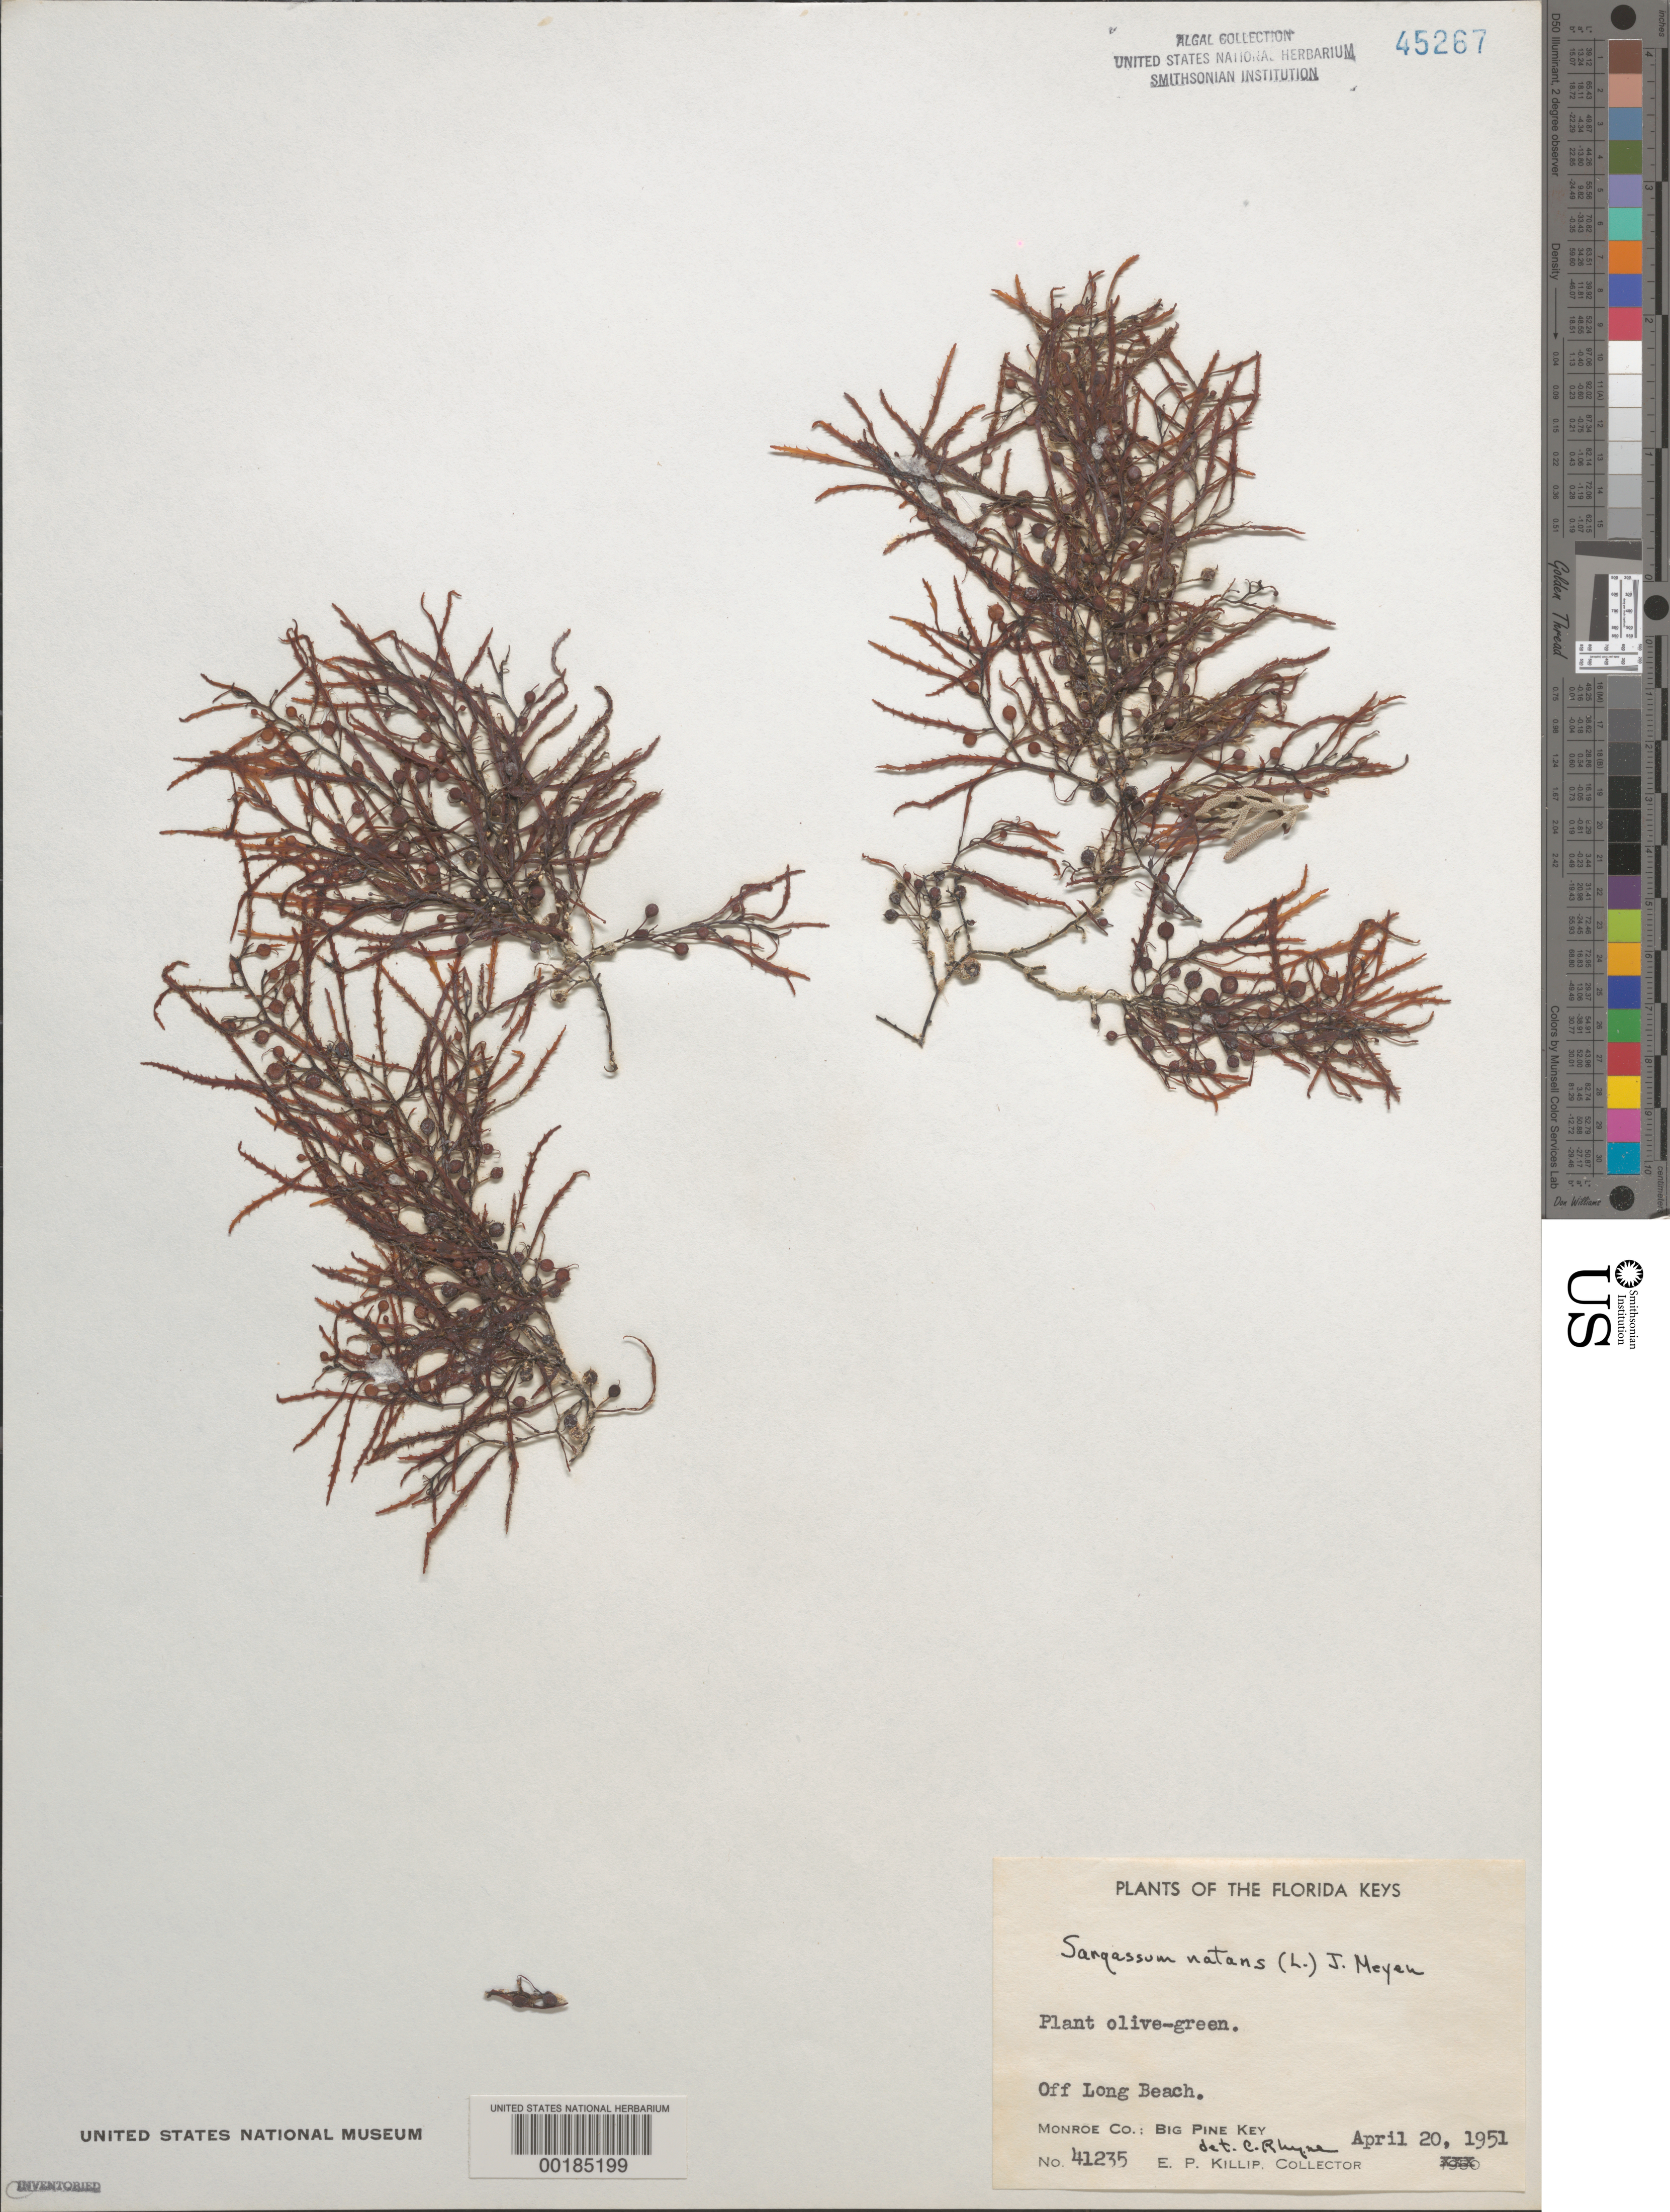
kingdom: Chromista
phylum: Ochrophyta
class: Phaeophyceae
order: Fucales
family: Sargassaceae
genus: Sargassum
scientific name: Sargassum natans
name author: (L.) Gaillon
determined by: Rhyne, C. F.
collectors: E. P. Killip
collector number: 41235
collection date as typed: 20 Apr 1951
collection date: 1951-04-20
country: United States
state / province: Florida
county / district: Monroe County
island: Big Pine Key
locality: Off Long Beach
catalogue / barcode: US 45267